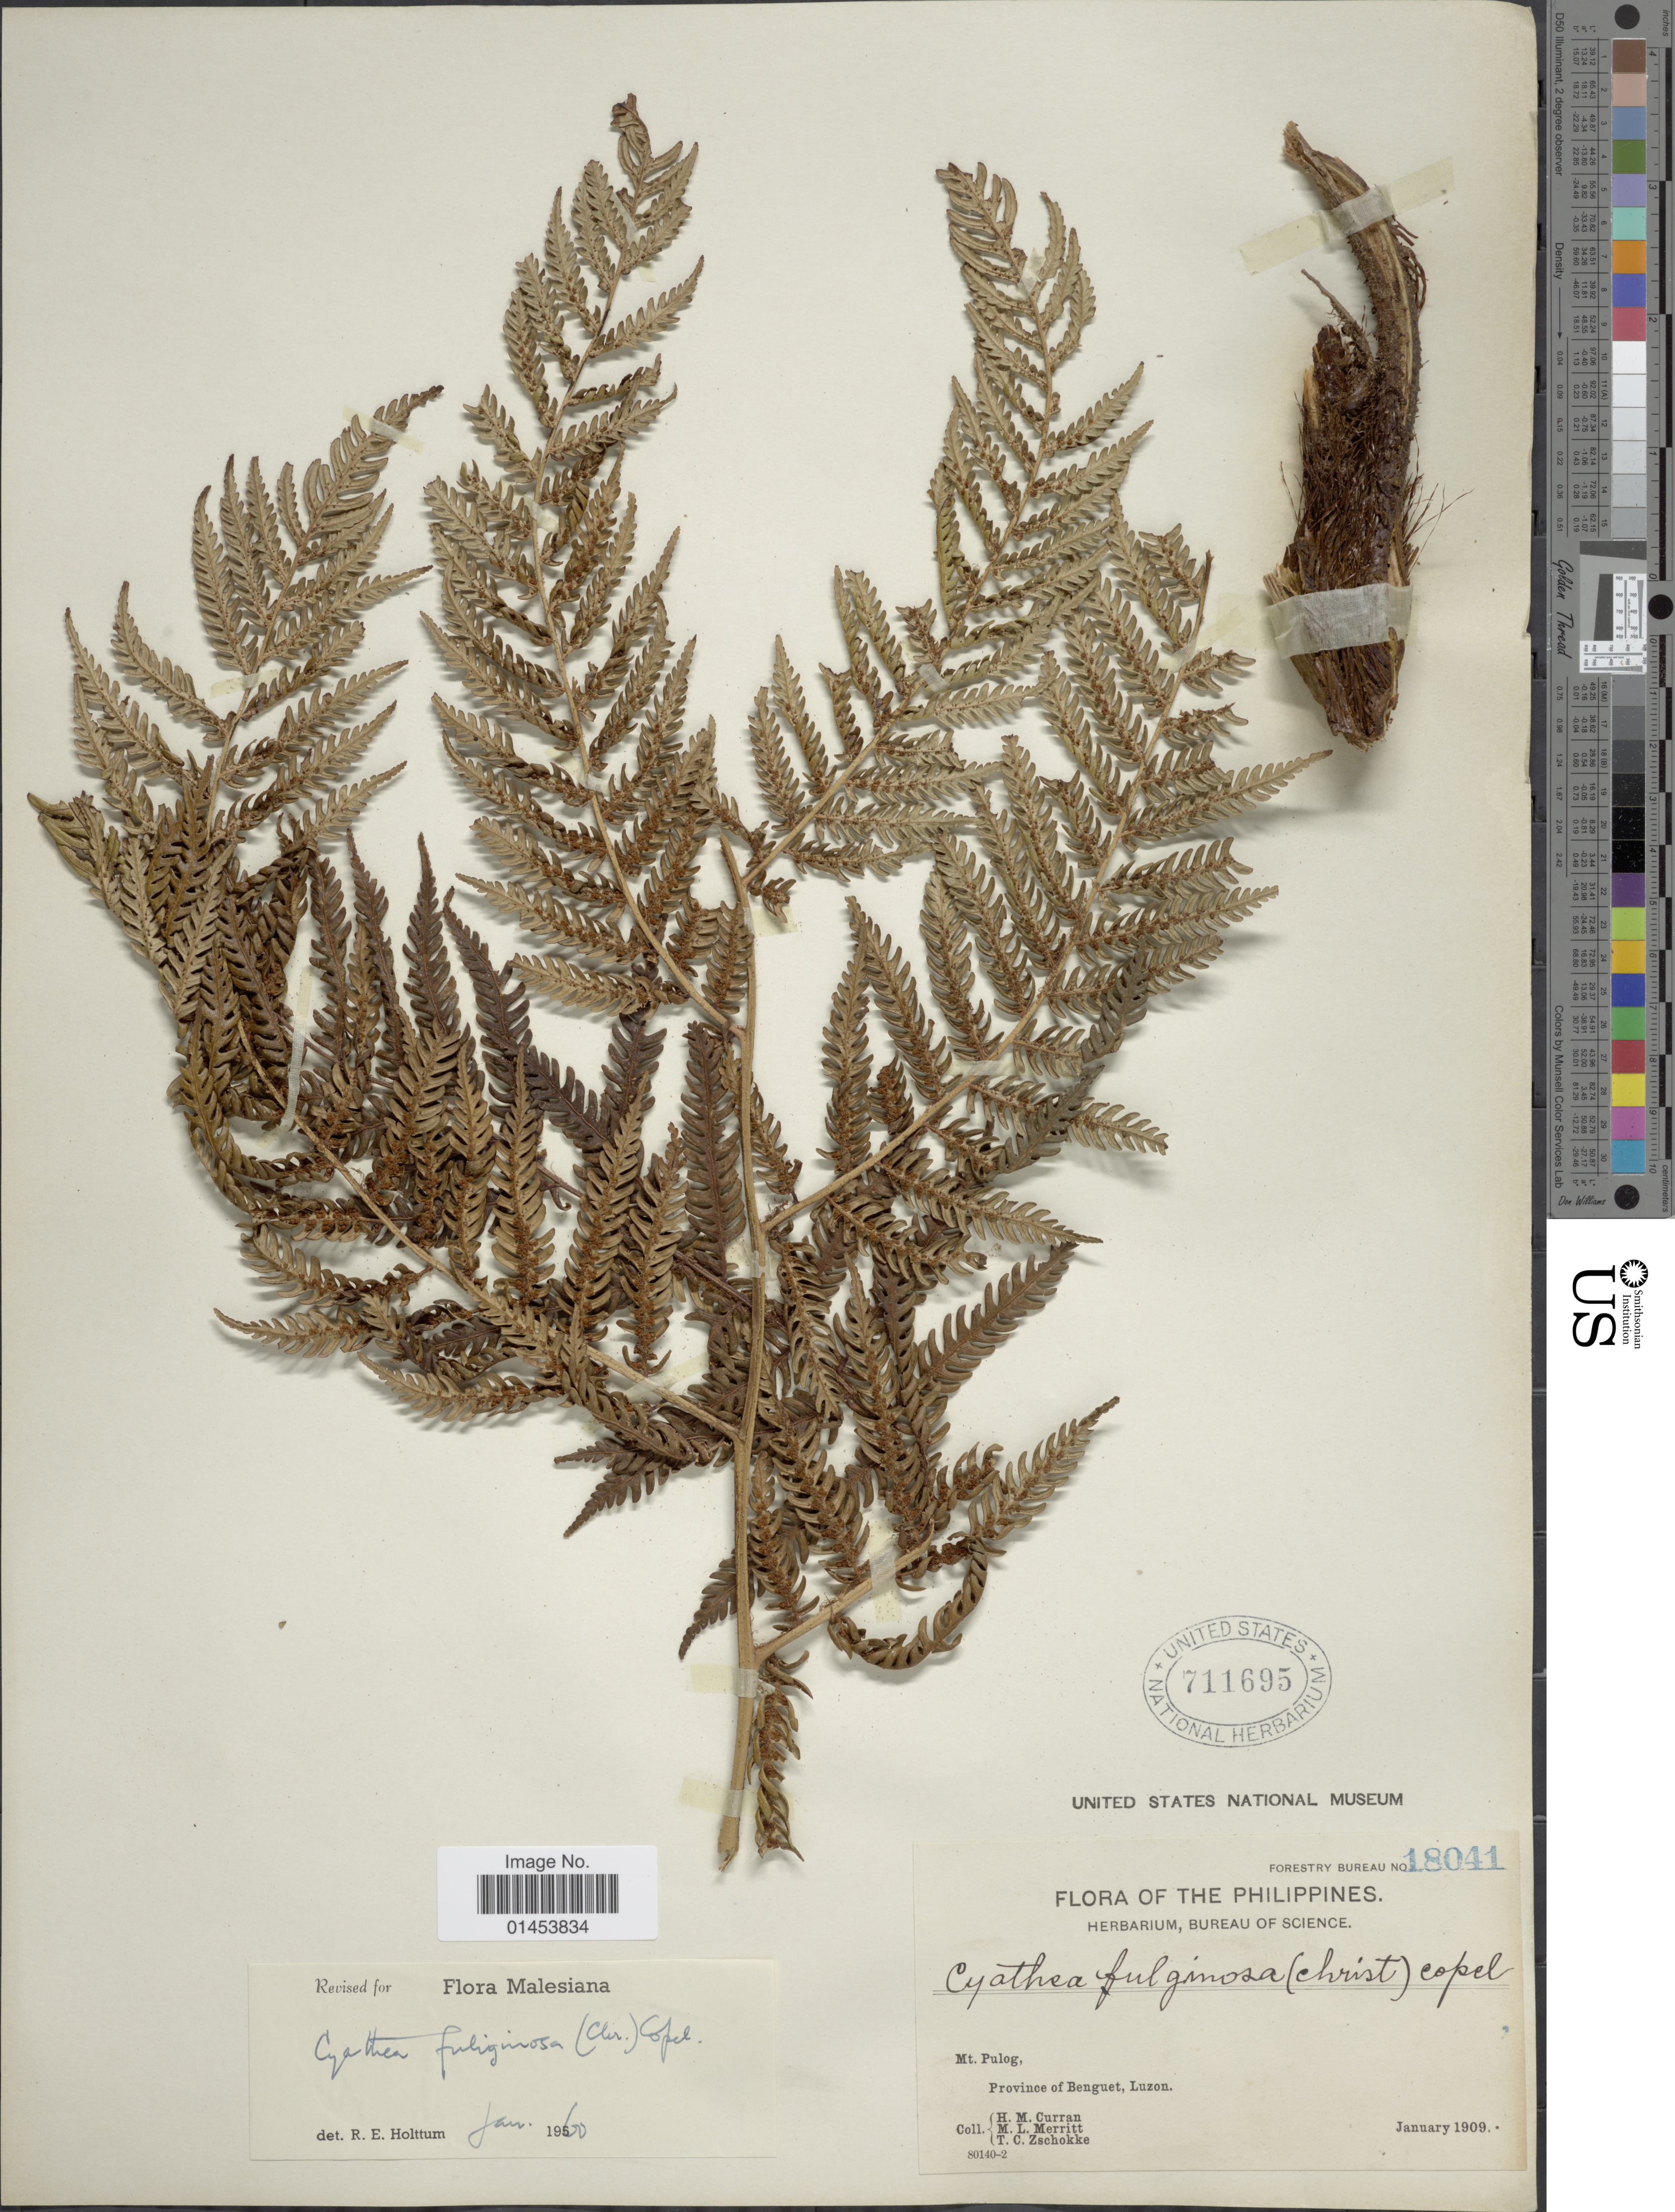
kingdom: Plantae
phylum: Tracheophyta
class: Polypodiopsida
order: Cyatheales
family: Cyatheaceae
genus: Cyathea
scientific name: Cyathea fuliginosa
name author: (Christ) Copel.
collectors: H. M. Curran, M. L. Merritt & T. C. Zschokke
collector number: Forestry Bureau 18041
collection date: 1909-01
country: Philippines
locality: Mt. Pulog, Province of Benguet, Luzon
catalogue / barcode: US 711695